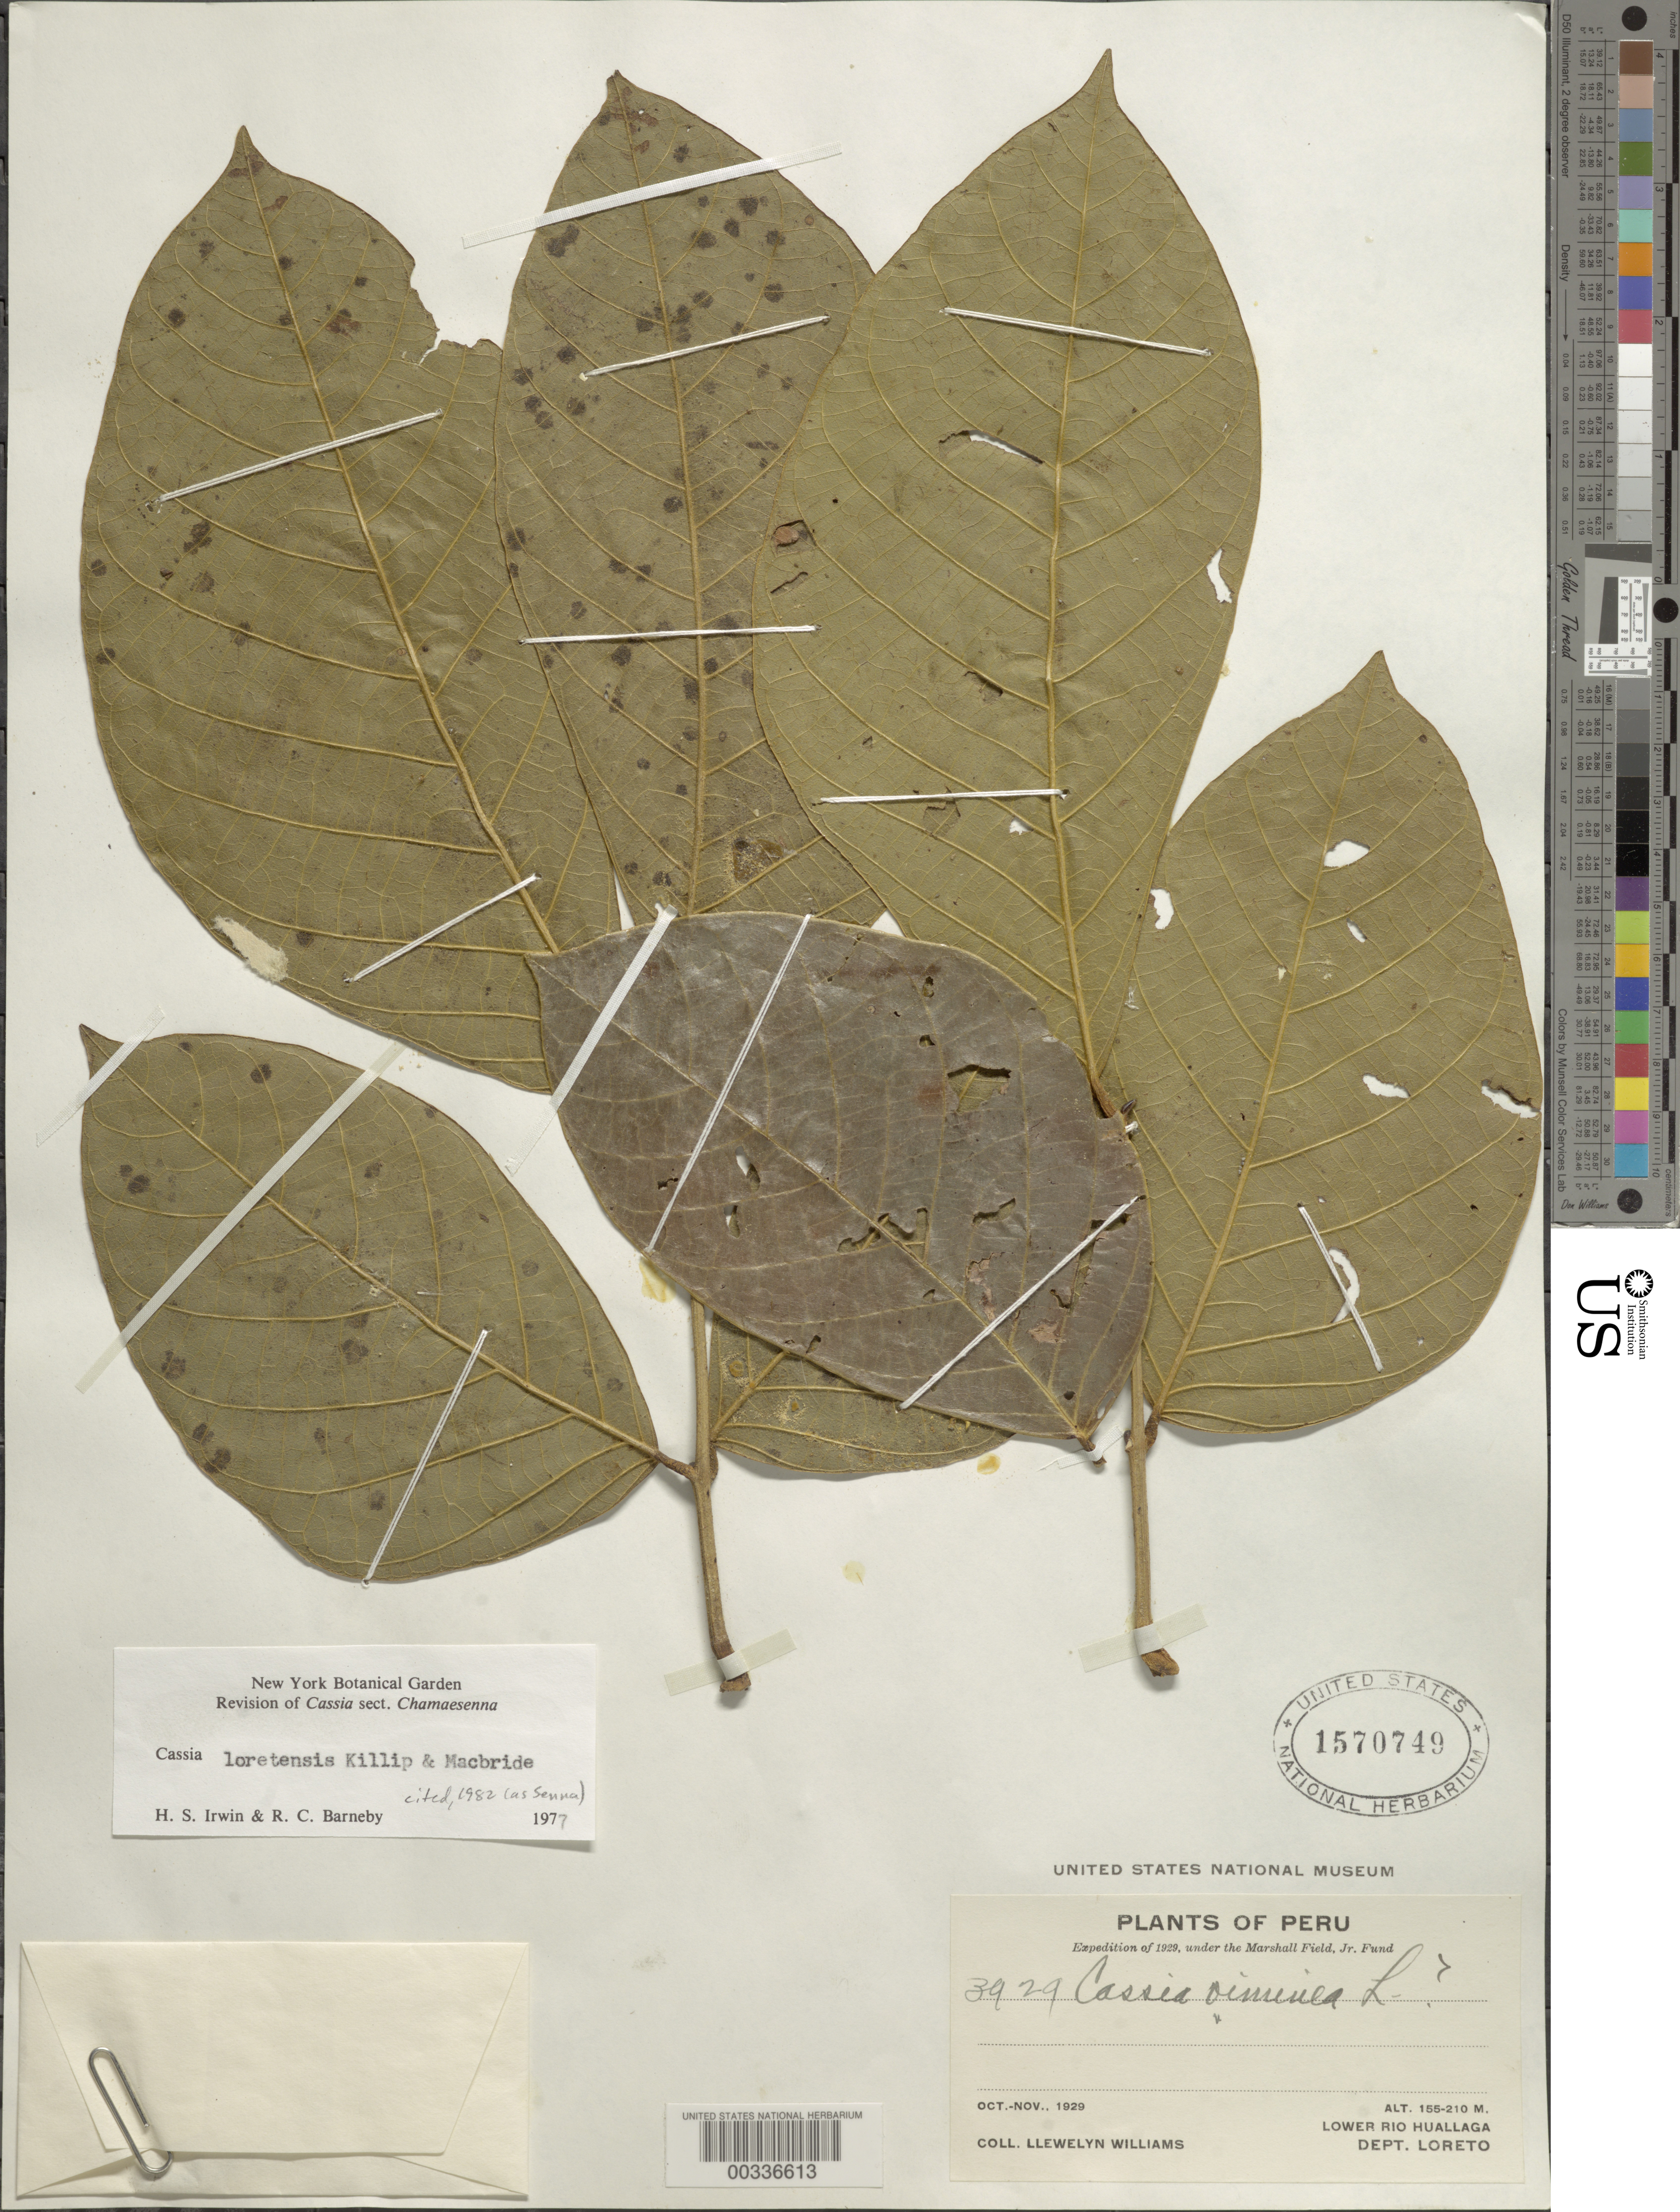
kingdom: Plantae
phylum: Tracheophyta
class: Magnoliopsida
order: Fabales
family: Fabaceae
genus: Senna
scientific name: Senna loretensis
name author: (Killip) H.S. Irwin & Barneby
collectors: Ll. Williams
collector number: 3929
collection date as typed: Oct 1929 to -- Nov 1929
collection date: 1929-10/1929-11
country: Peru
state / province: Loreto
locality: Lower rio huallaga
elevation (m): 155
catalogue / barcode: US 1570749